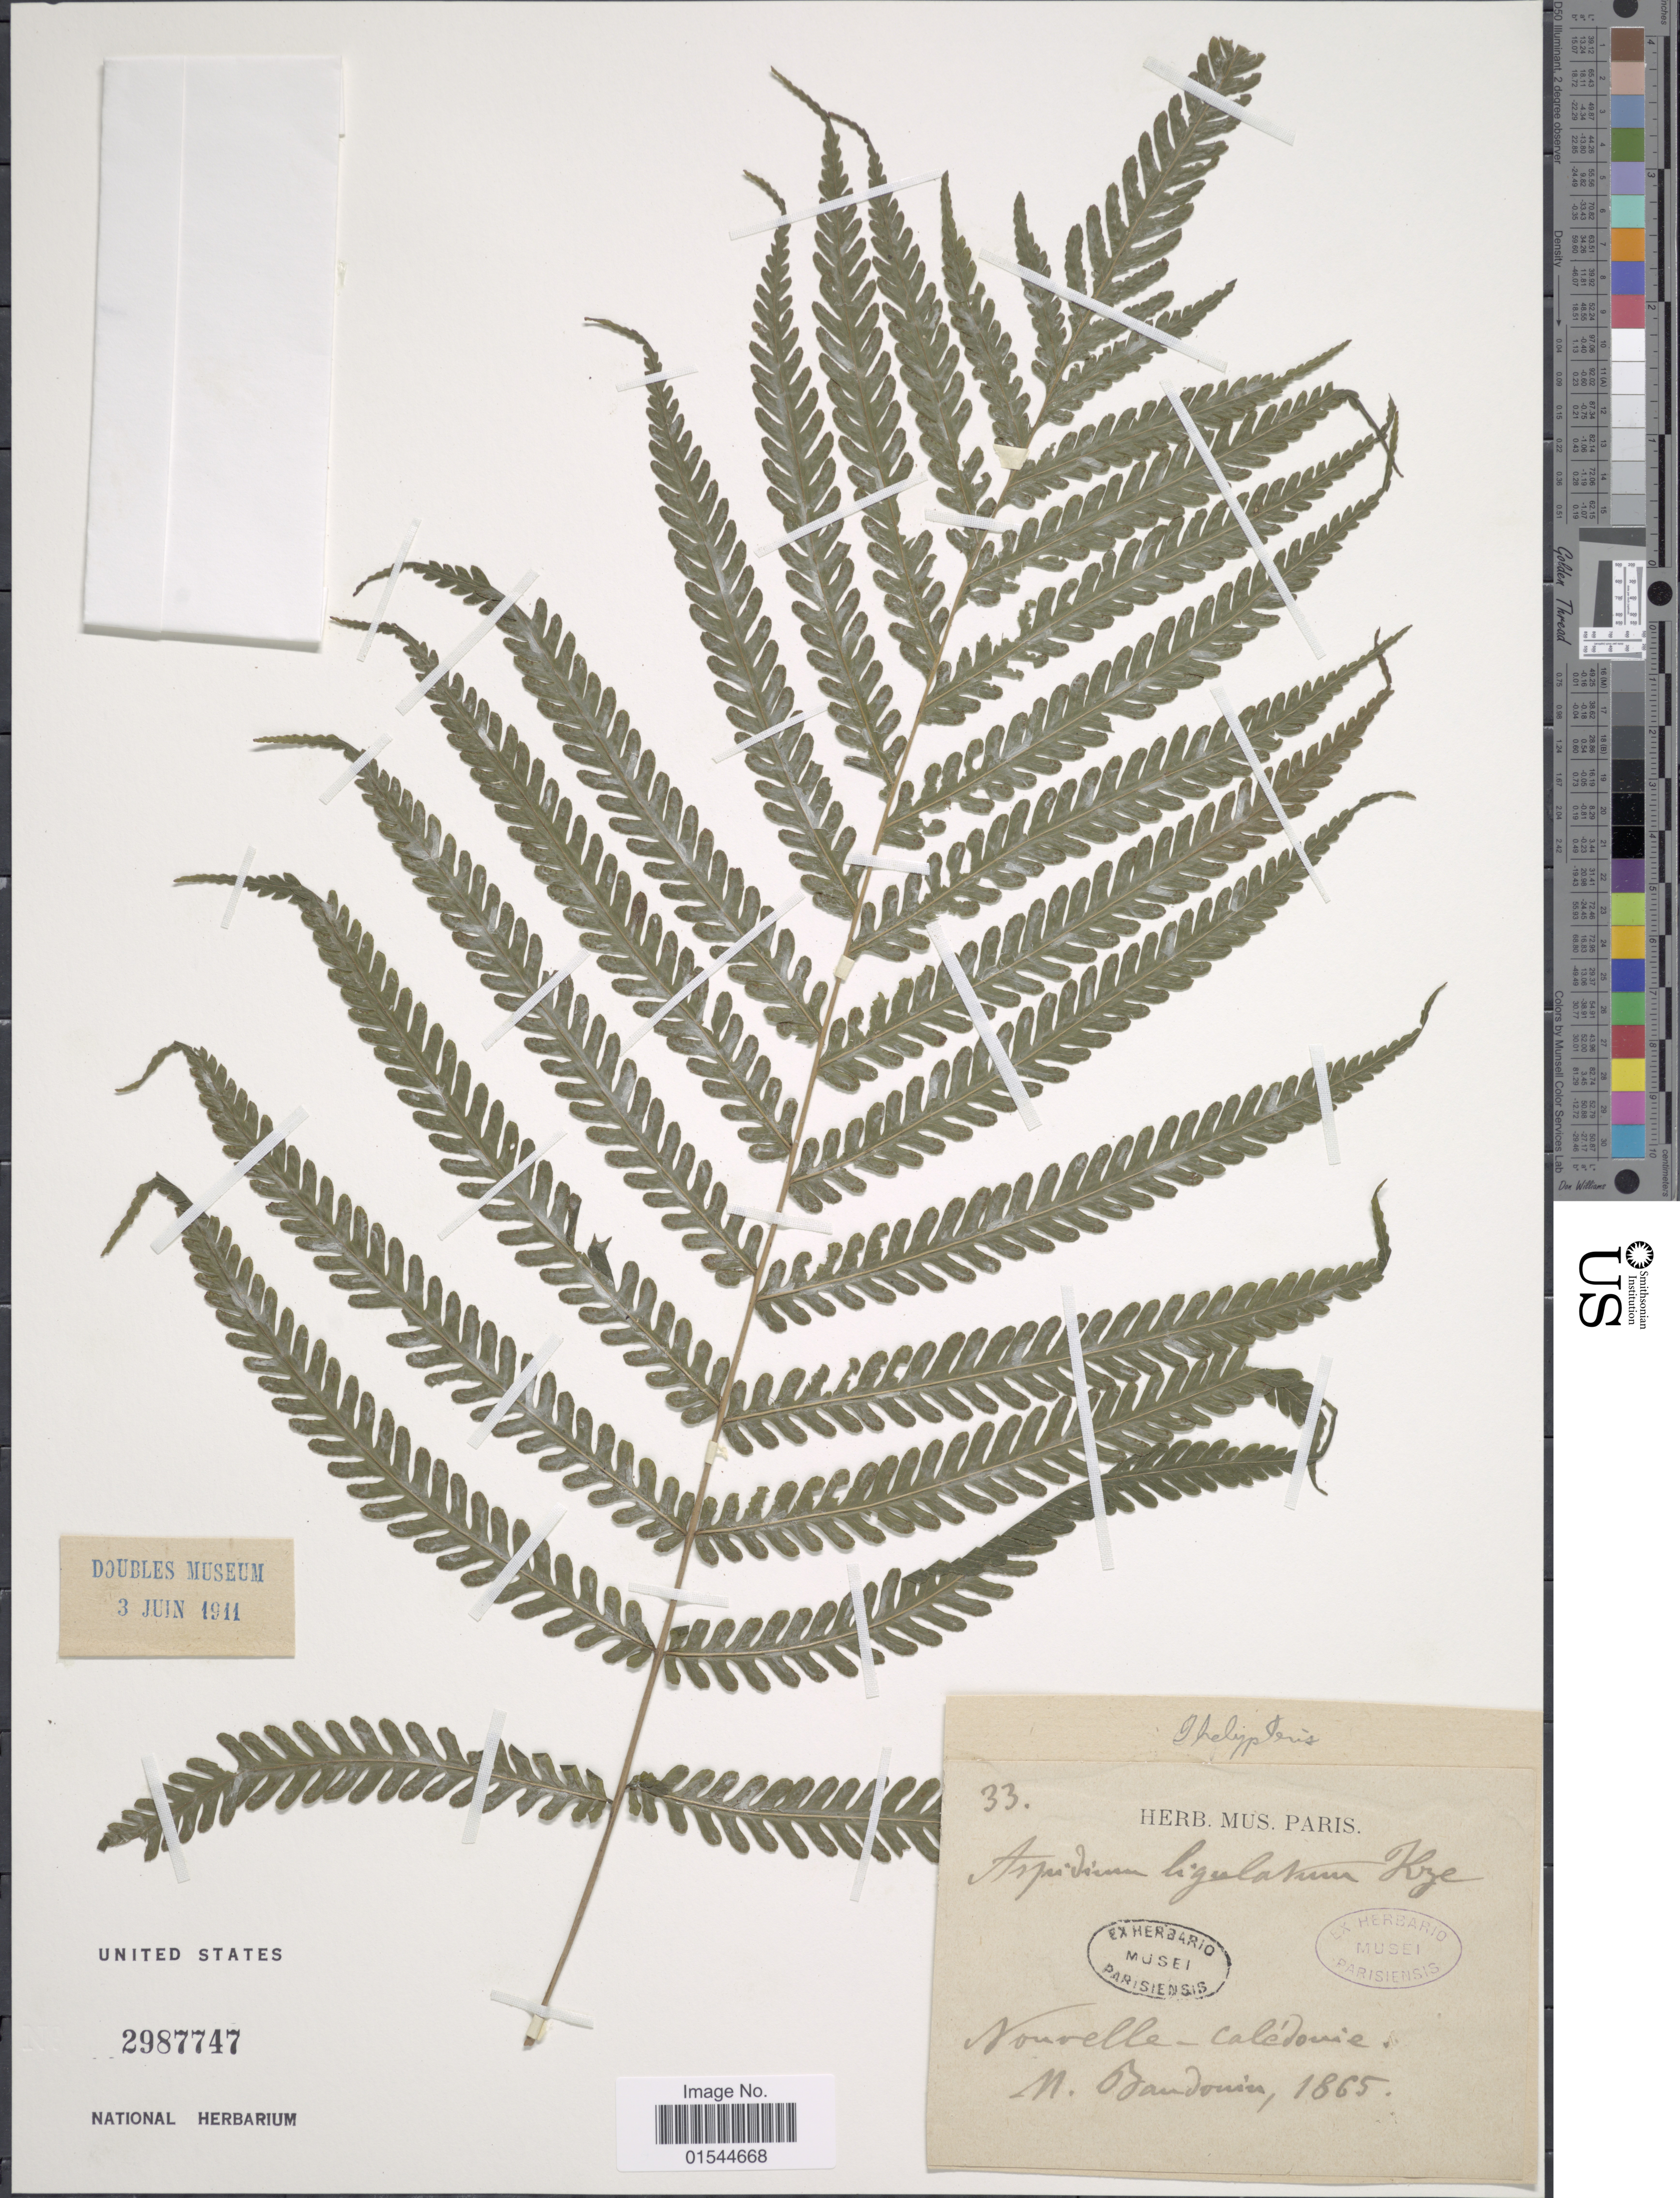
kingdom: Plantae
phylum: Tracheophyta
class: Polypodiopsida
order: Polypodiales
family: Thelypteridaceae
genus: Pneumatopteris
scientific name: Pneumatopteris ligulata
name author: (C. Presl) Holttum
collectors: -. Baudouin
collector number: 33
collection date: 1865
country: New Caledonia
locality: Nouvelle-Caledonie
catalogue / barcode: US 2987747